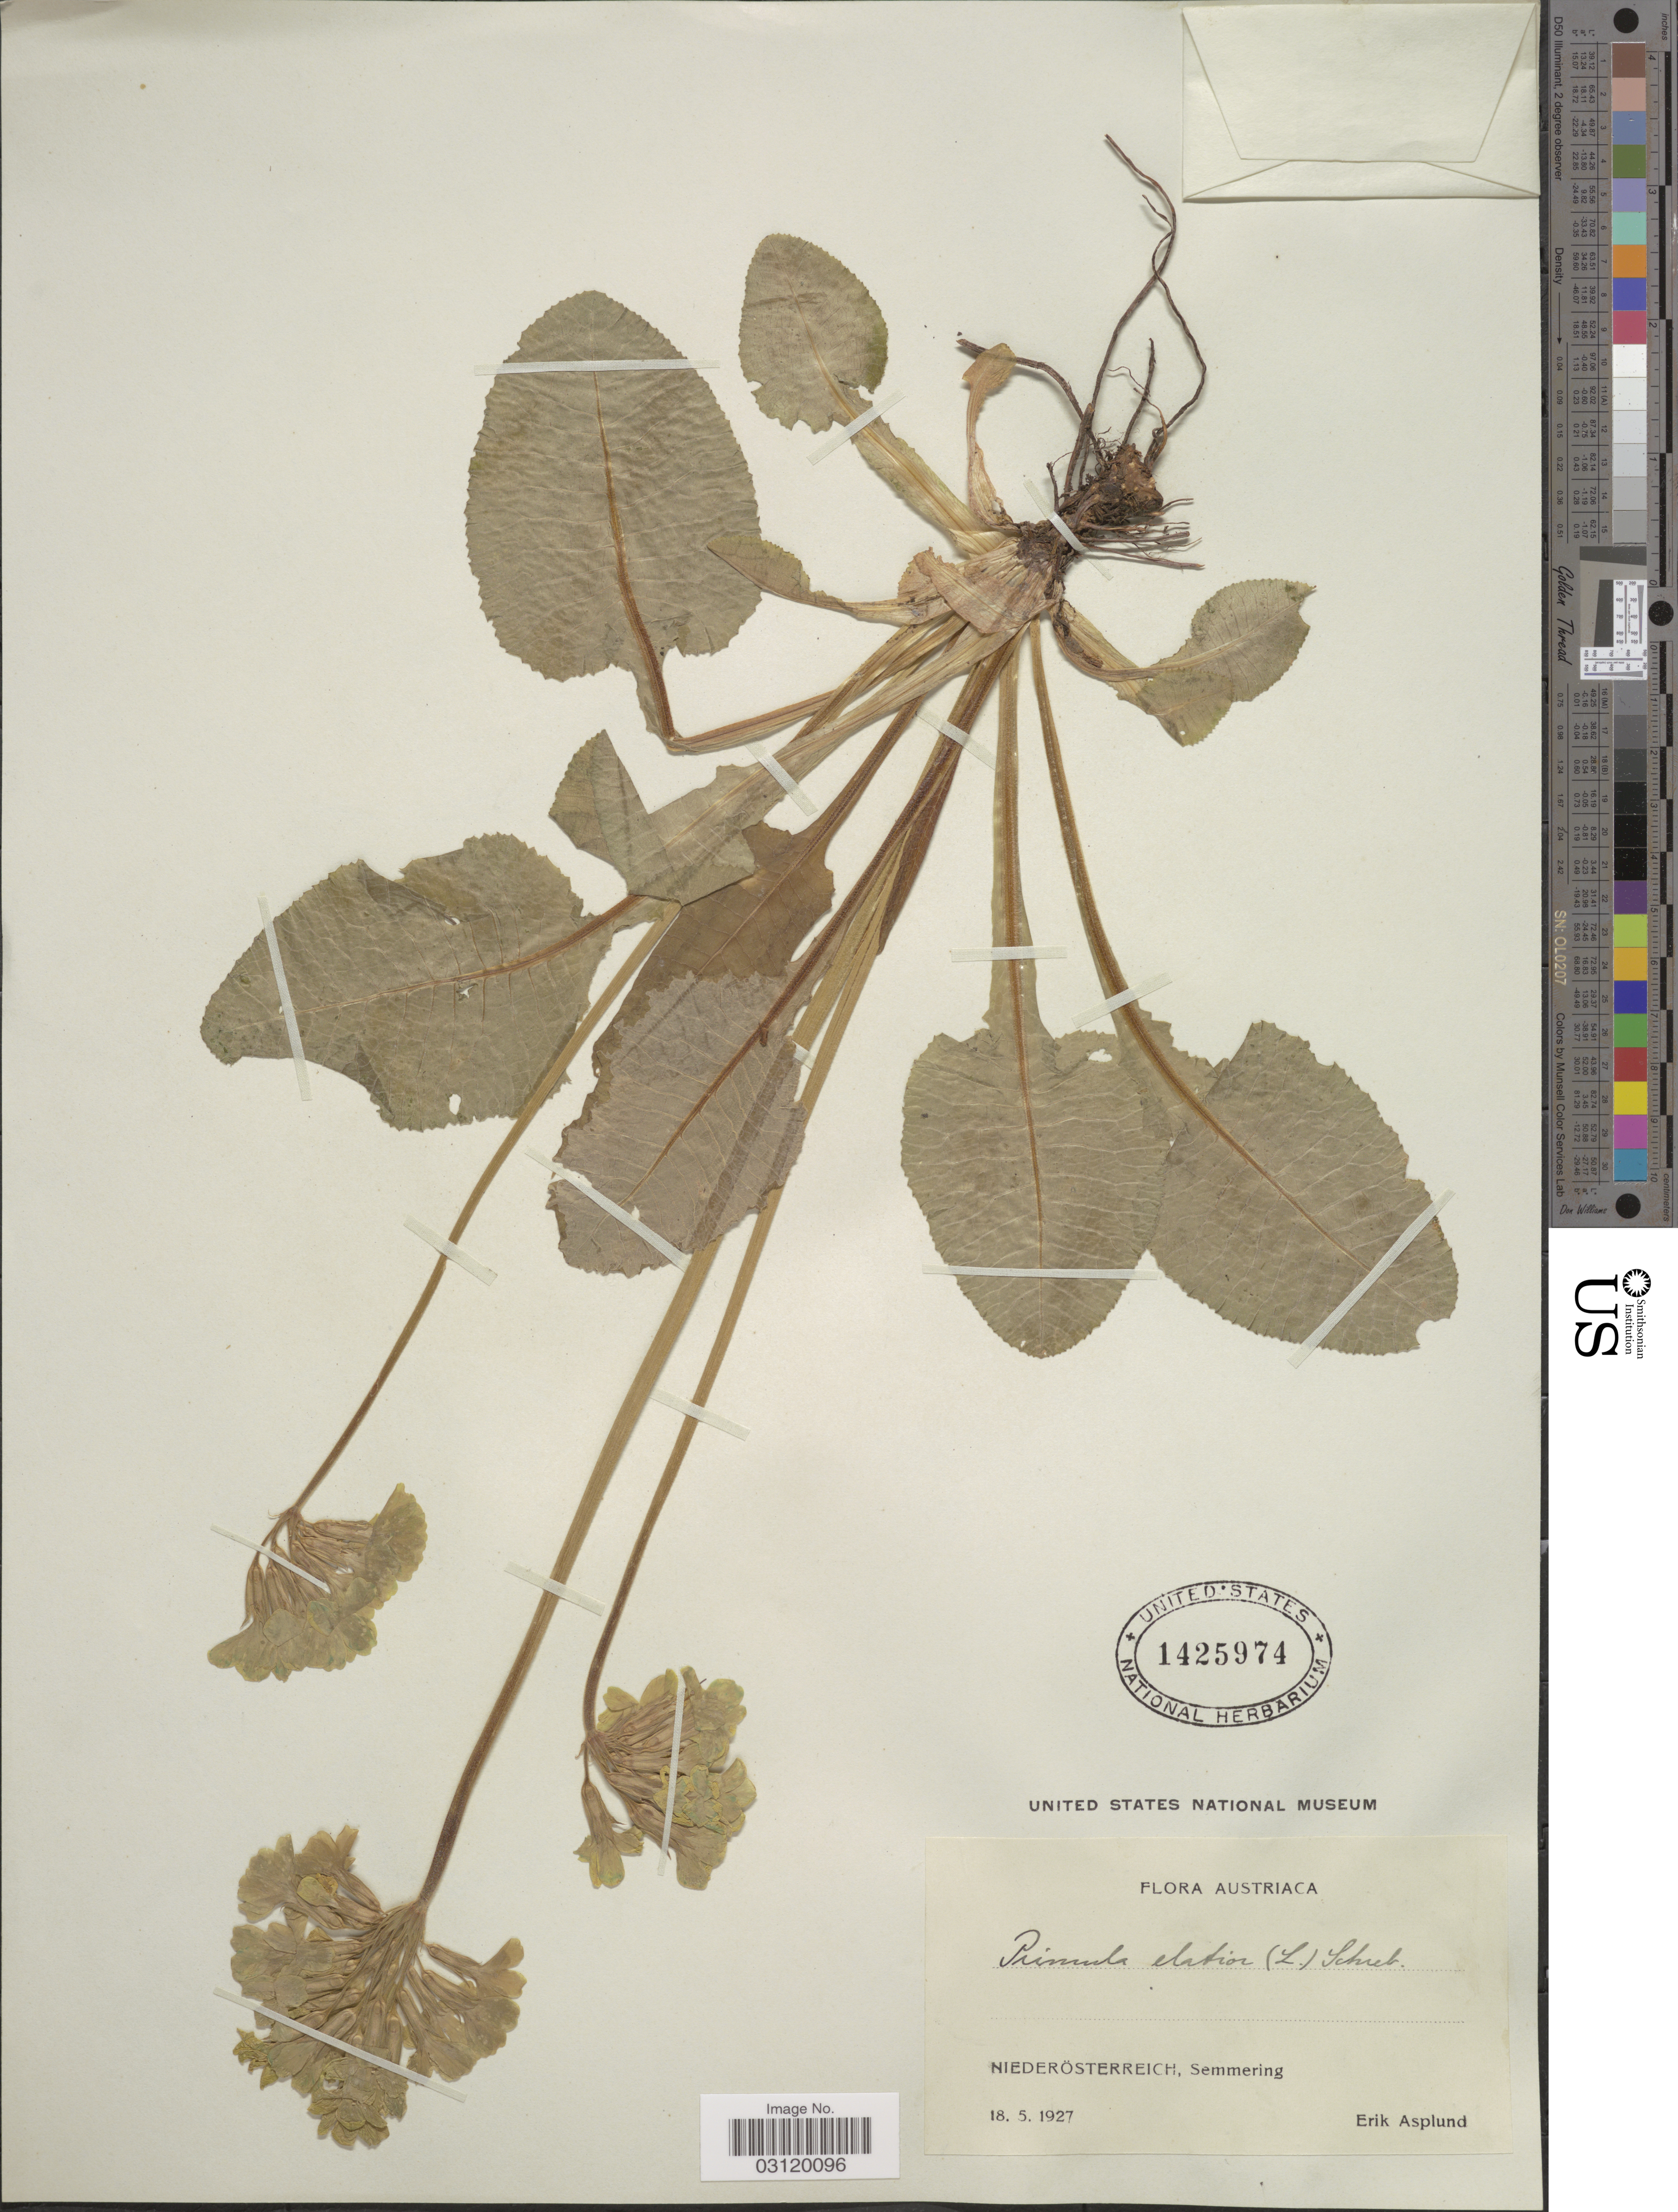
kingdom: Plantae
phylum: Tracheophyta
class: Magnoliopsida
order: Ericales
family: Primulaceae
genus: Primula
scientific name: Primula elatior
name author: (L.) Hill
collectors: E. Asplund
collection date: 1927-05-18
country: Austria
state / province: Niederosterreich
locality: Semmering. Austriaca.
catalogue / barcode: US 1425974